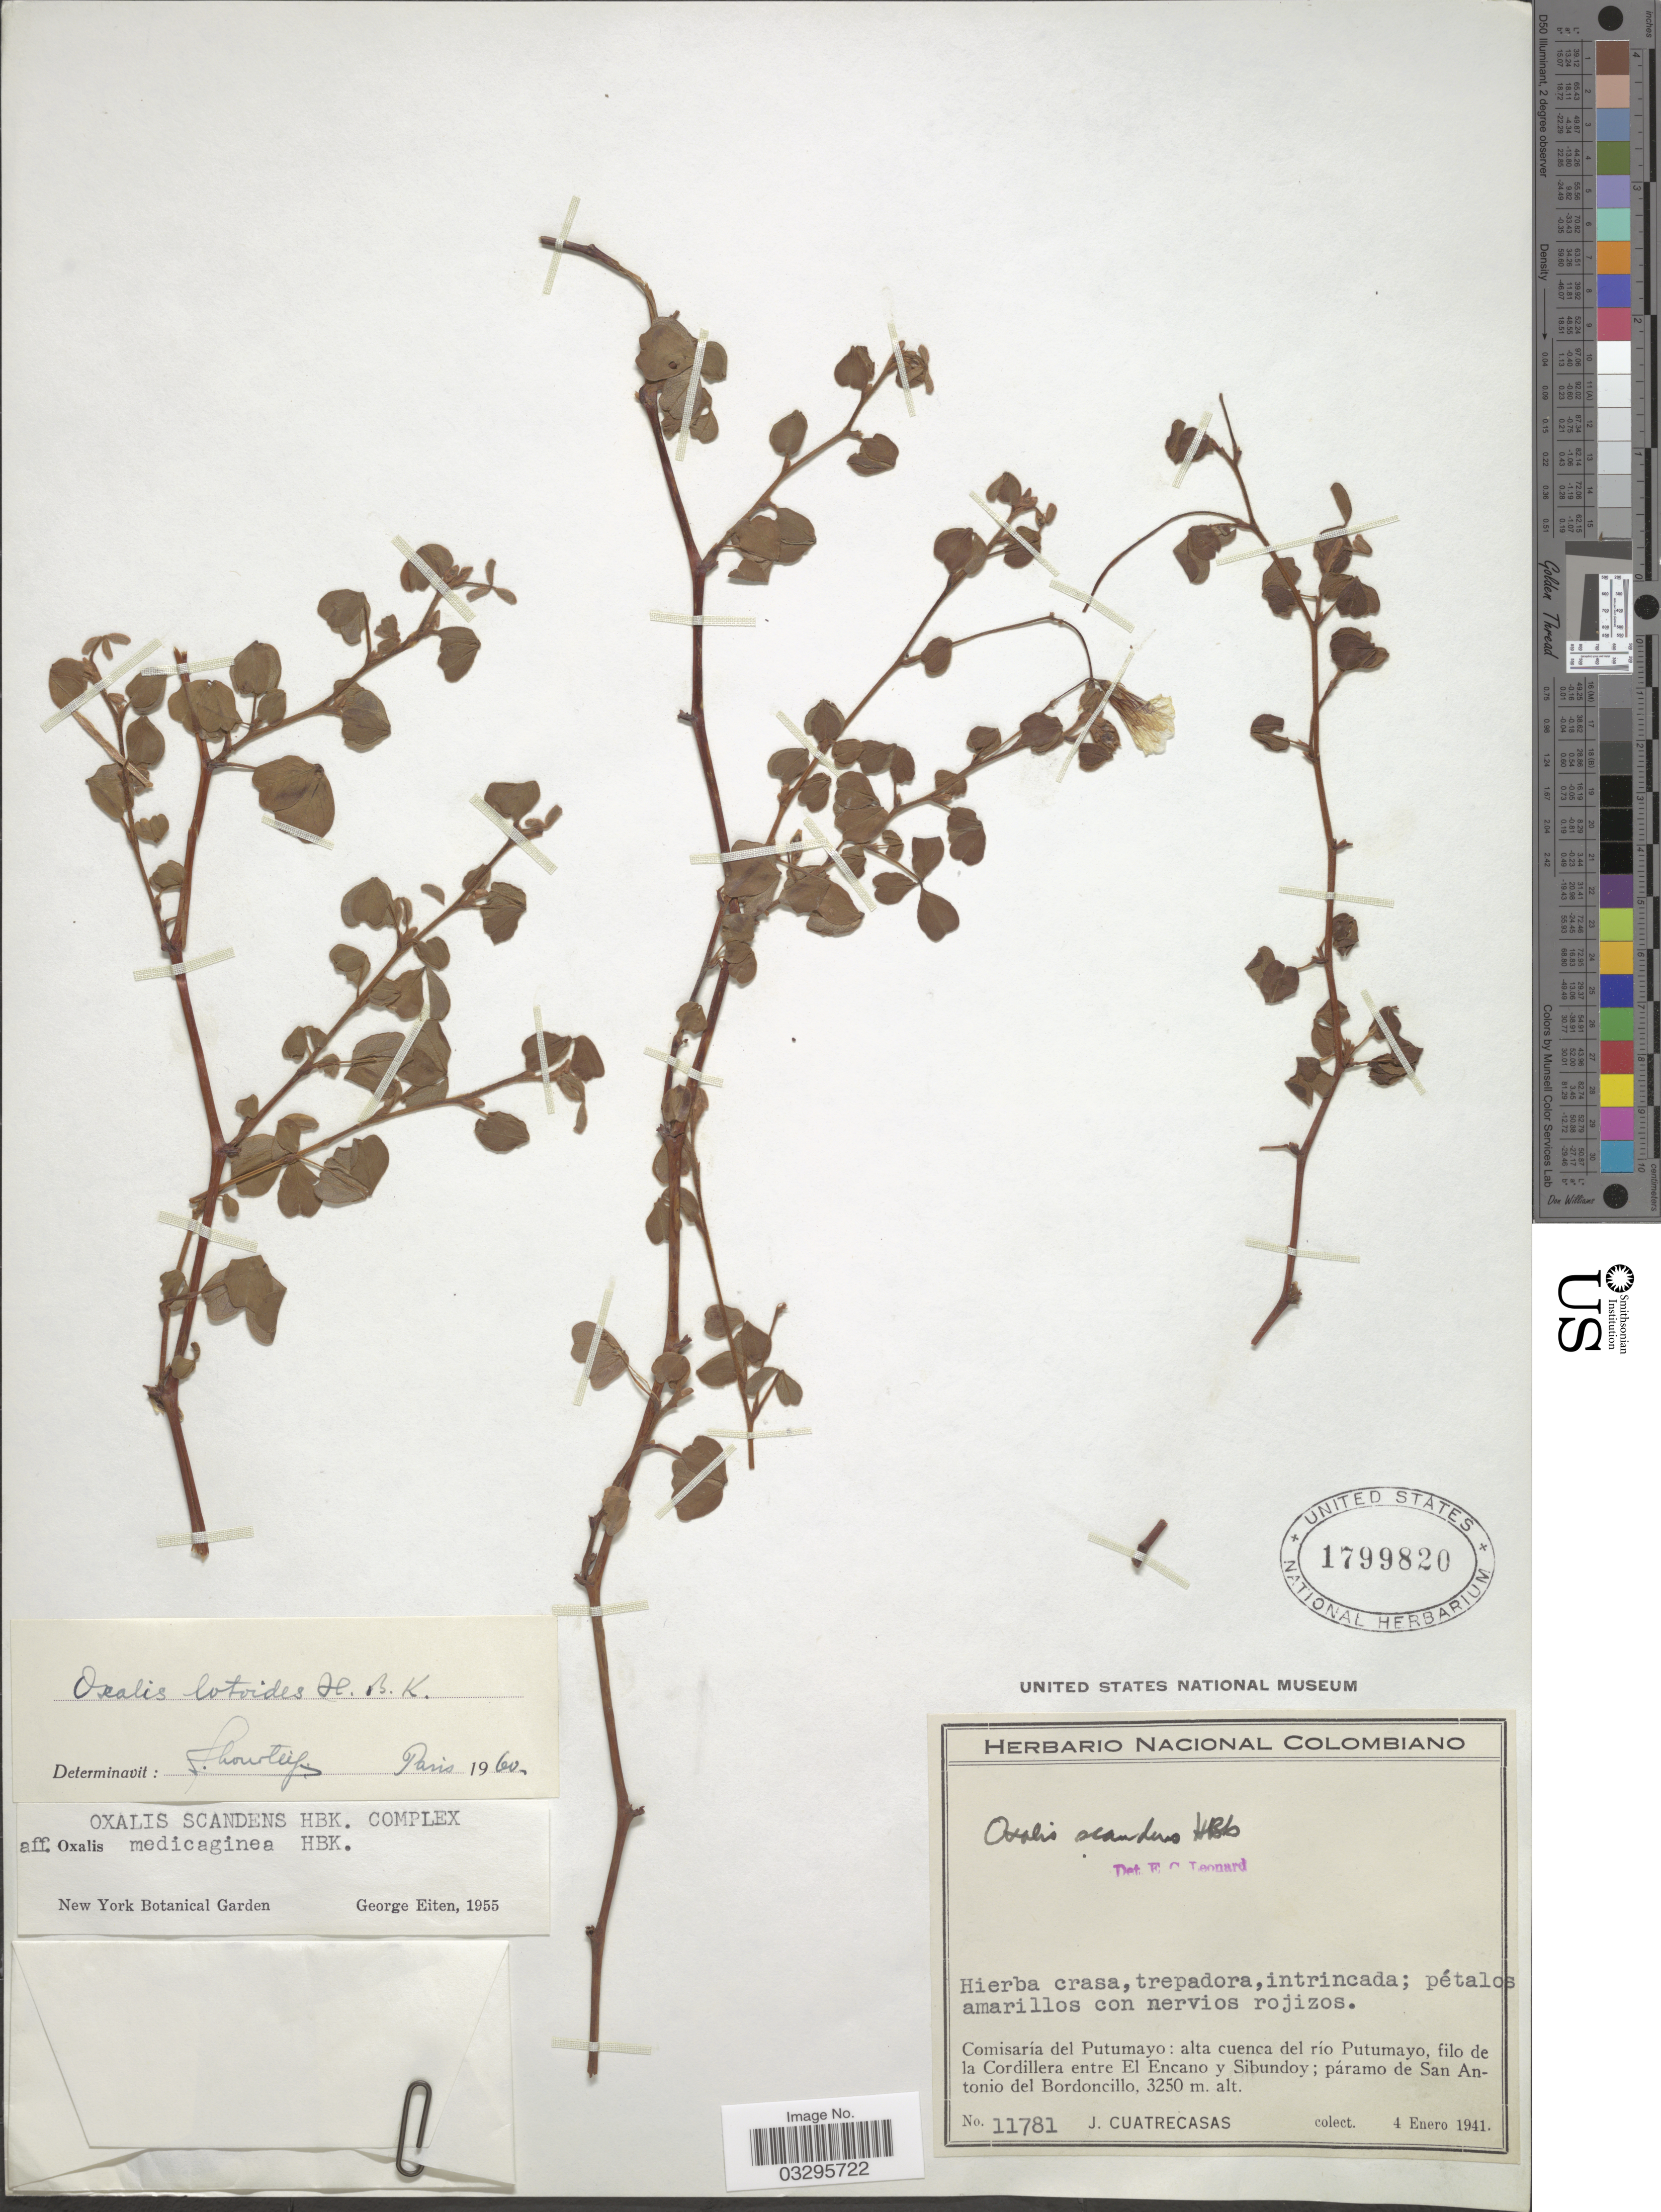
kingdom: Plantae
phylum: Tracheophyta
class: Magnoliopsida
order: Oxalidales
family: Oxalidaceae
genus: Oxalis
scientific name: Oxalis lotoides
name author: Kunth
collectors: J. Cuatrecasas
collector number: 11781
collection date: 1941-01-04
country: Colombia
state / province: Putumayo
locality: Comisaría del Putumayo: alta cuenca del río Putumayo, filo de la Cordillera entre El Encano y Sibundoy; páramo de San Antonio del Bordoncillo.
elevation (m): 3250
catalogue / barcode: US 1799820